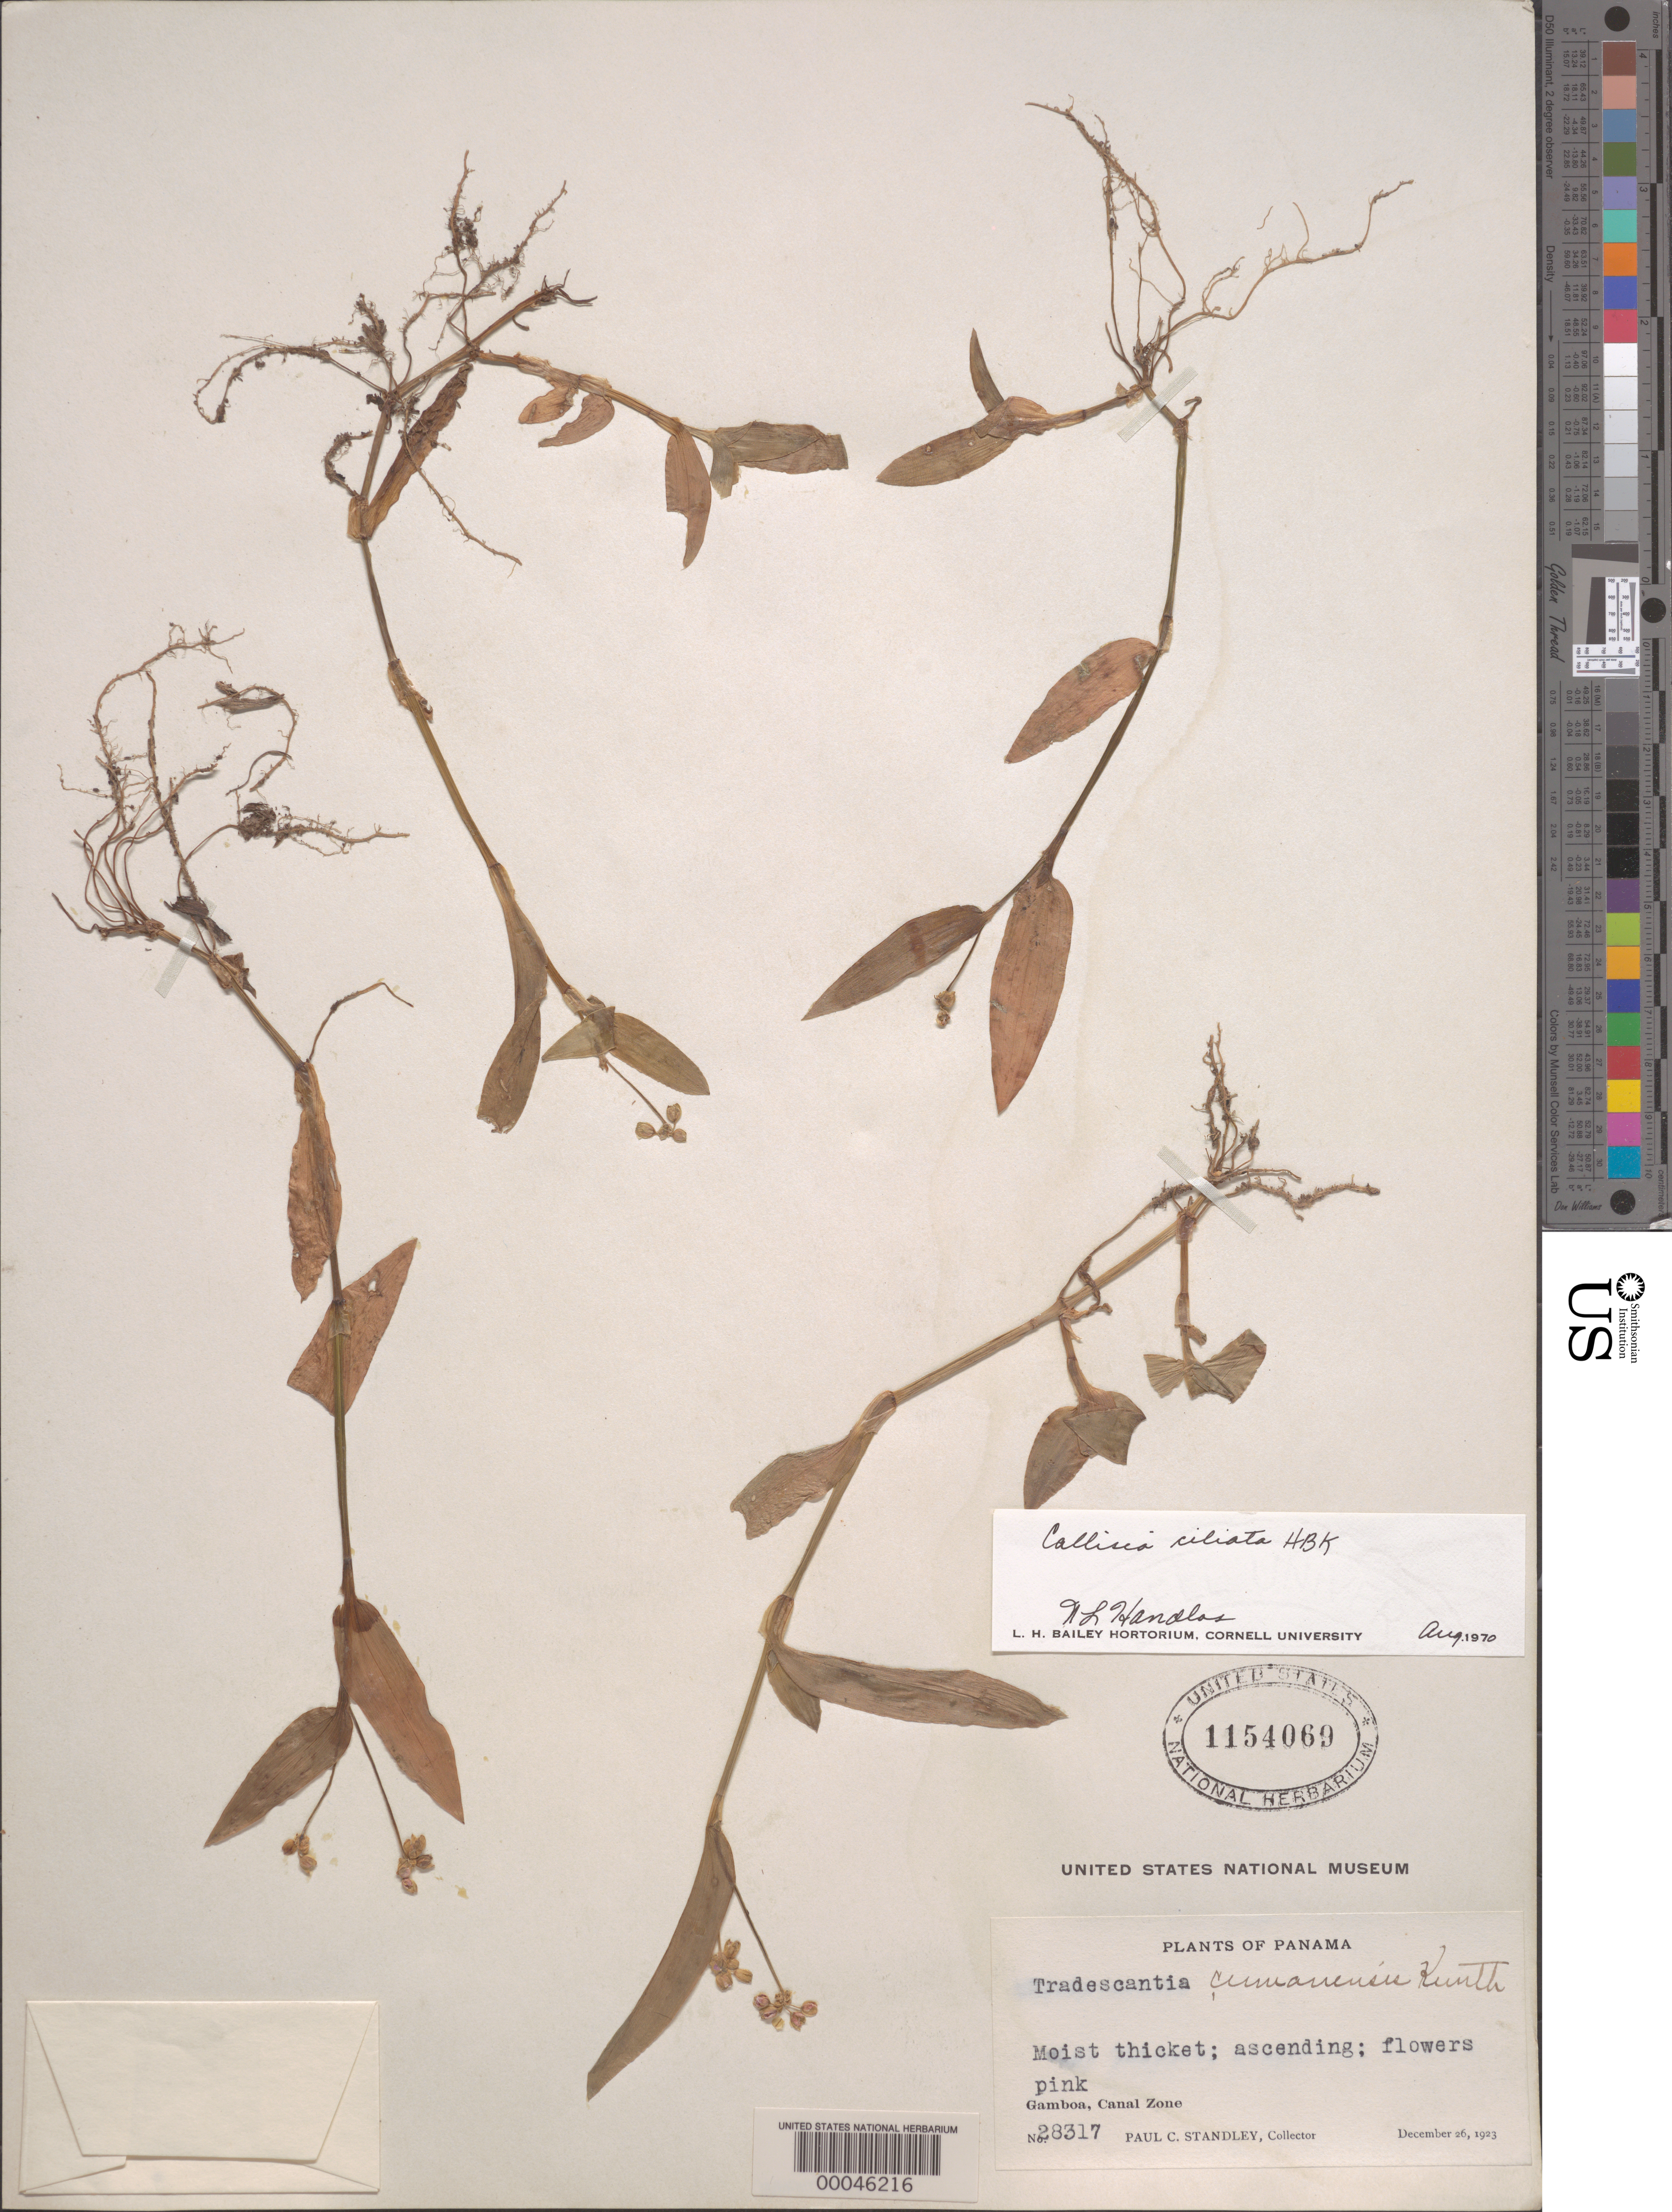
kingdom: Plantae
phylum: Tracheophyta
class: Liliopsida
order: Commelinales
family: Commelinaceae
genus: Callisia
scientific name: Callisia ciliata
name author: Kunth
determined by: Handlos, W. L.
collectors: P. C. Standley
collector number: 28317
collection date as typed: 26 Dec 1923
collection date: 1923-12-26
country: Panama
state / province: Colón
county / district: Canal Zone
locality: Gamboa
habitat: Moist thicket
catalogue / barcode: US 1154069